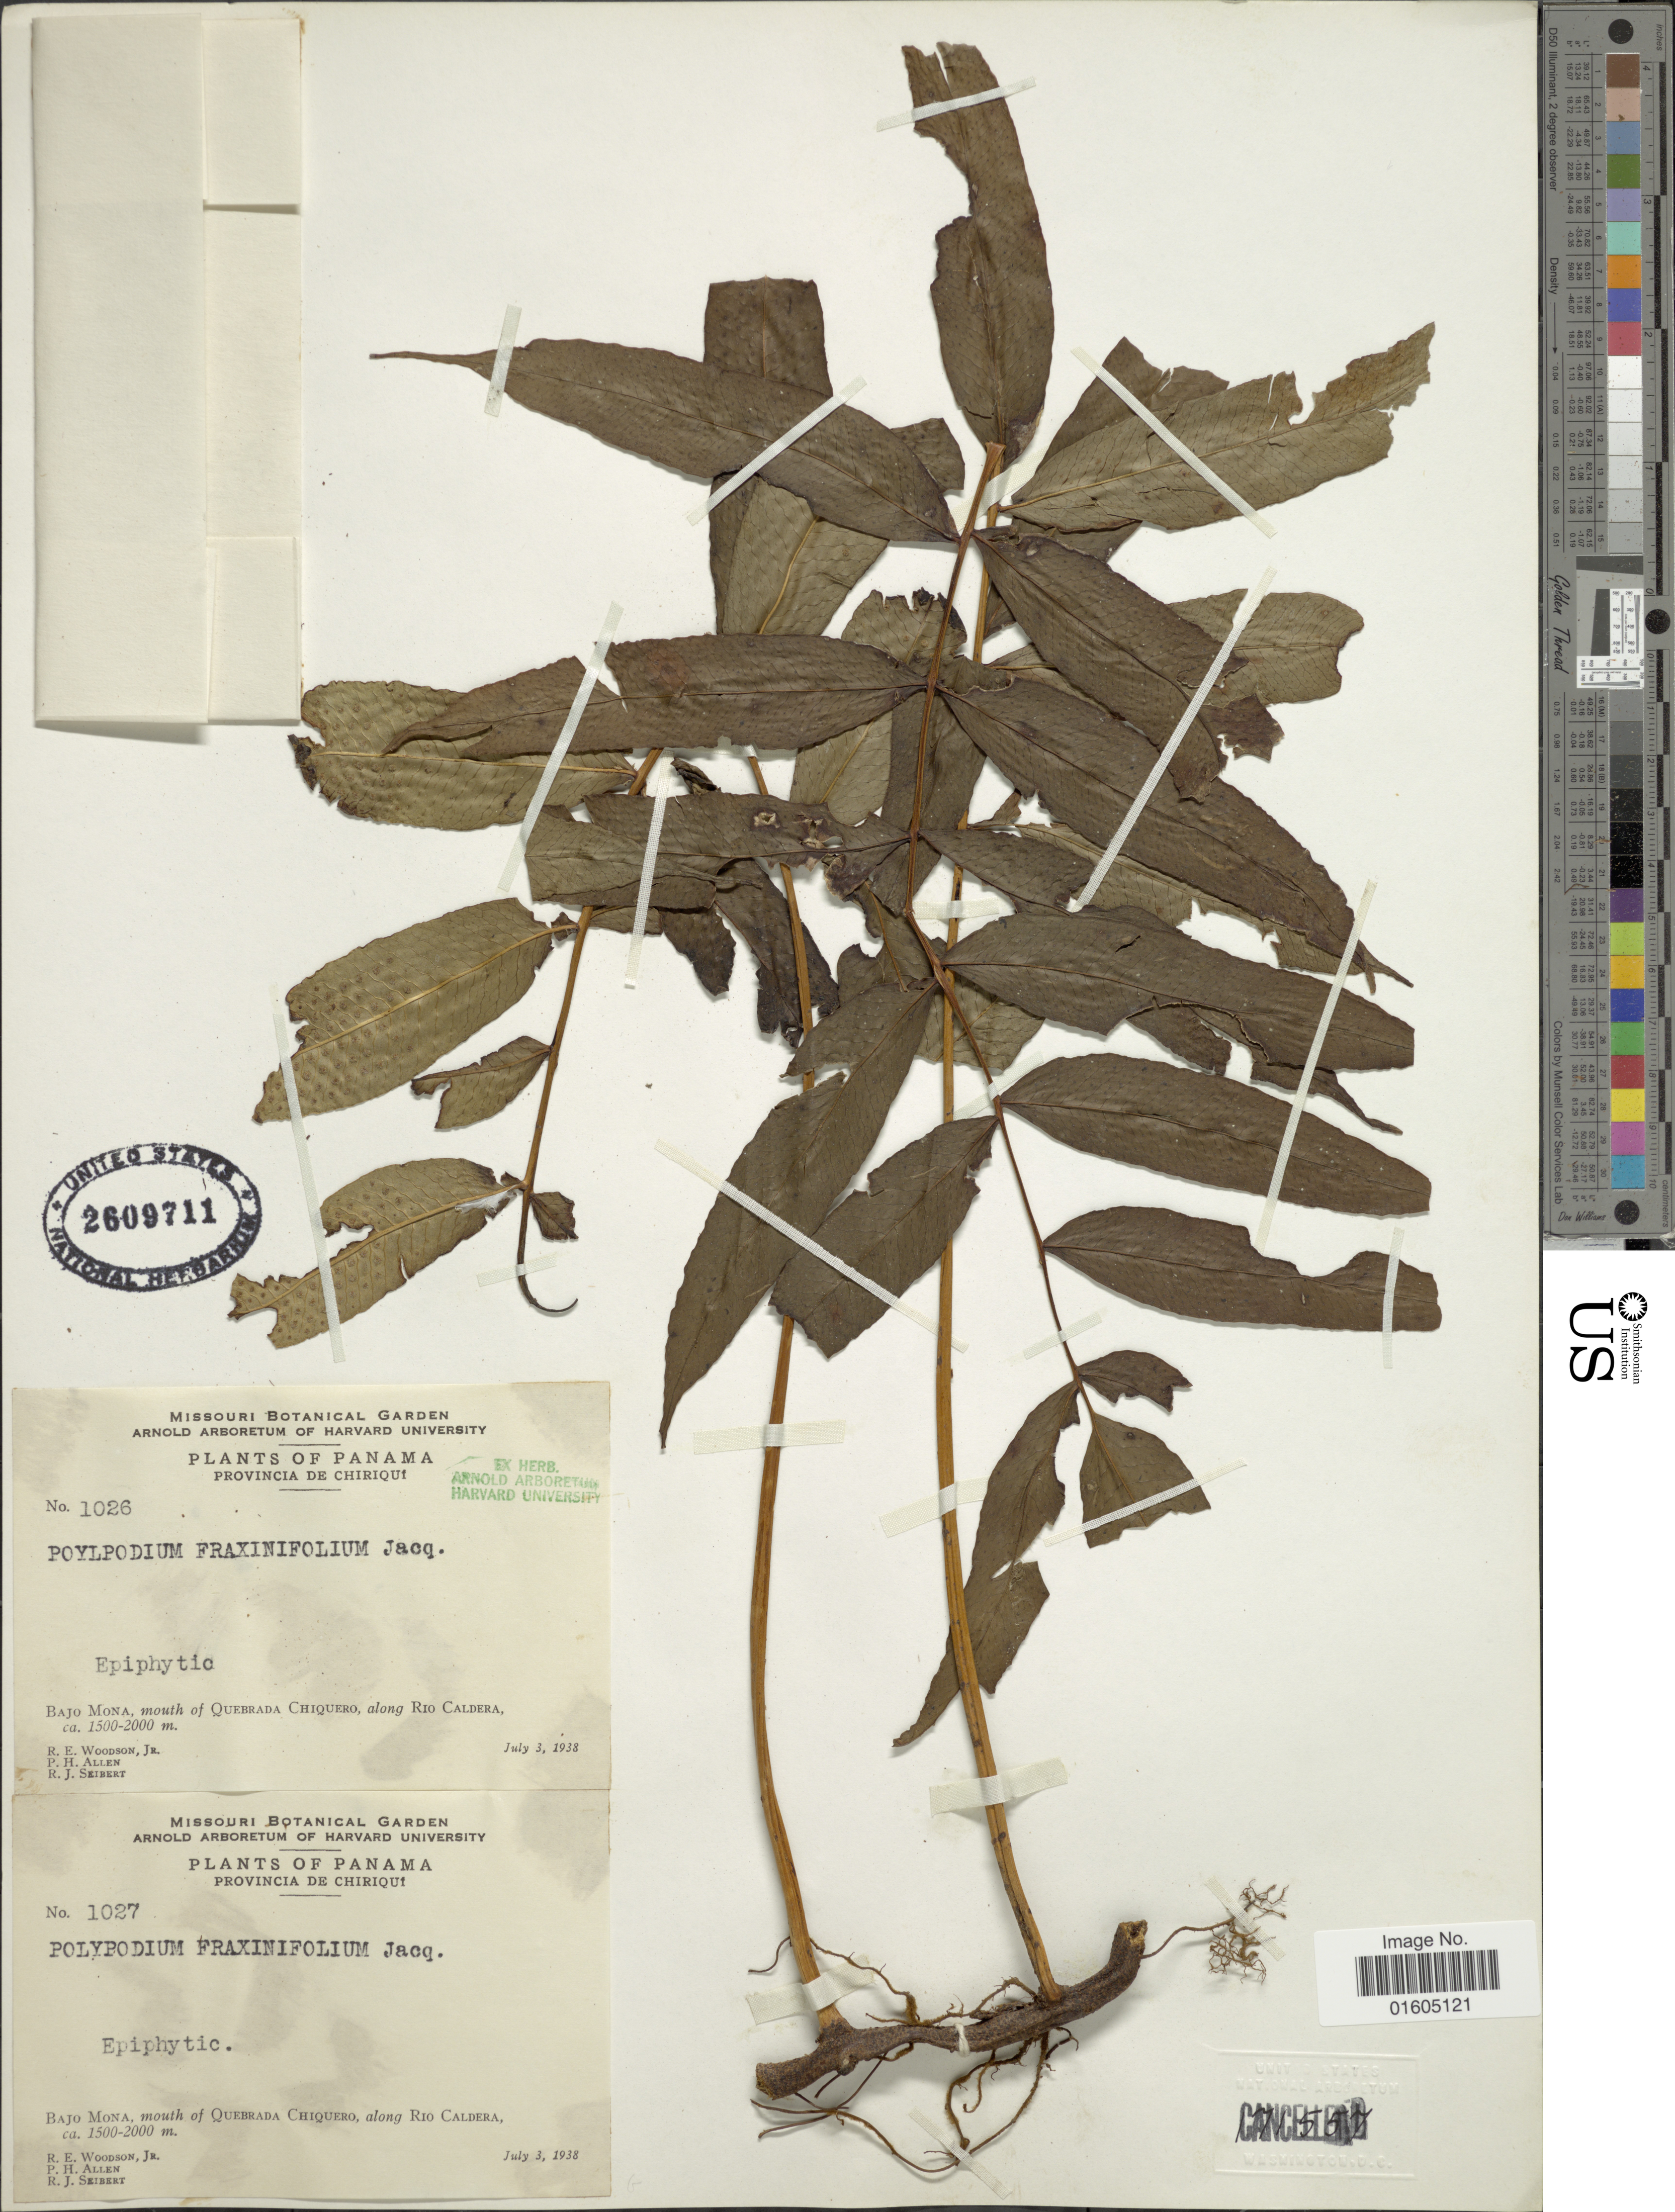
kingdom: Plantae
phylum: Tracheophyta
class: Polypodiopsida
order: Polypodiales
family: Polypodiaceae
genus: Serpocaulon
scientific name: Serpocaulon fraxinifolium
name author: (Jacq.) A.R. Sm.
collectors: R. E. Woodson, P. H. Allen & R. J. Seibert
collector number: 1026/1027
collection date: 1938-07-03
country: Panama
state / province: Chiriqui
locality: Panama. Provincia de Chiriqui. Bajo Mona of Quebrada Chiquero, along Rio Caldera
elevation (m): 1500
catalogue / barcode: US 2609711